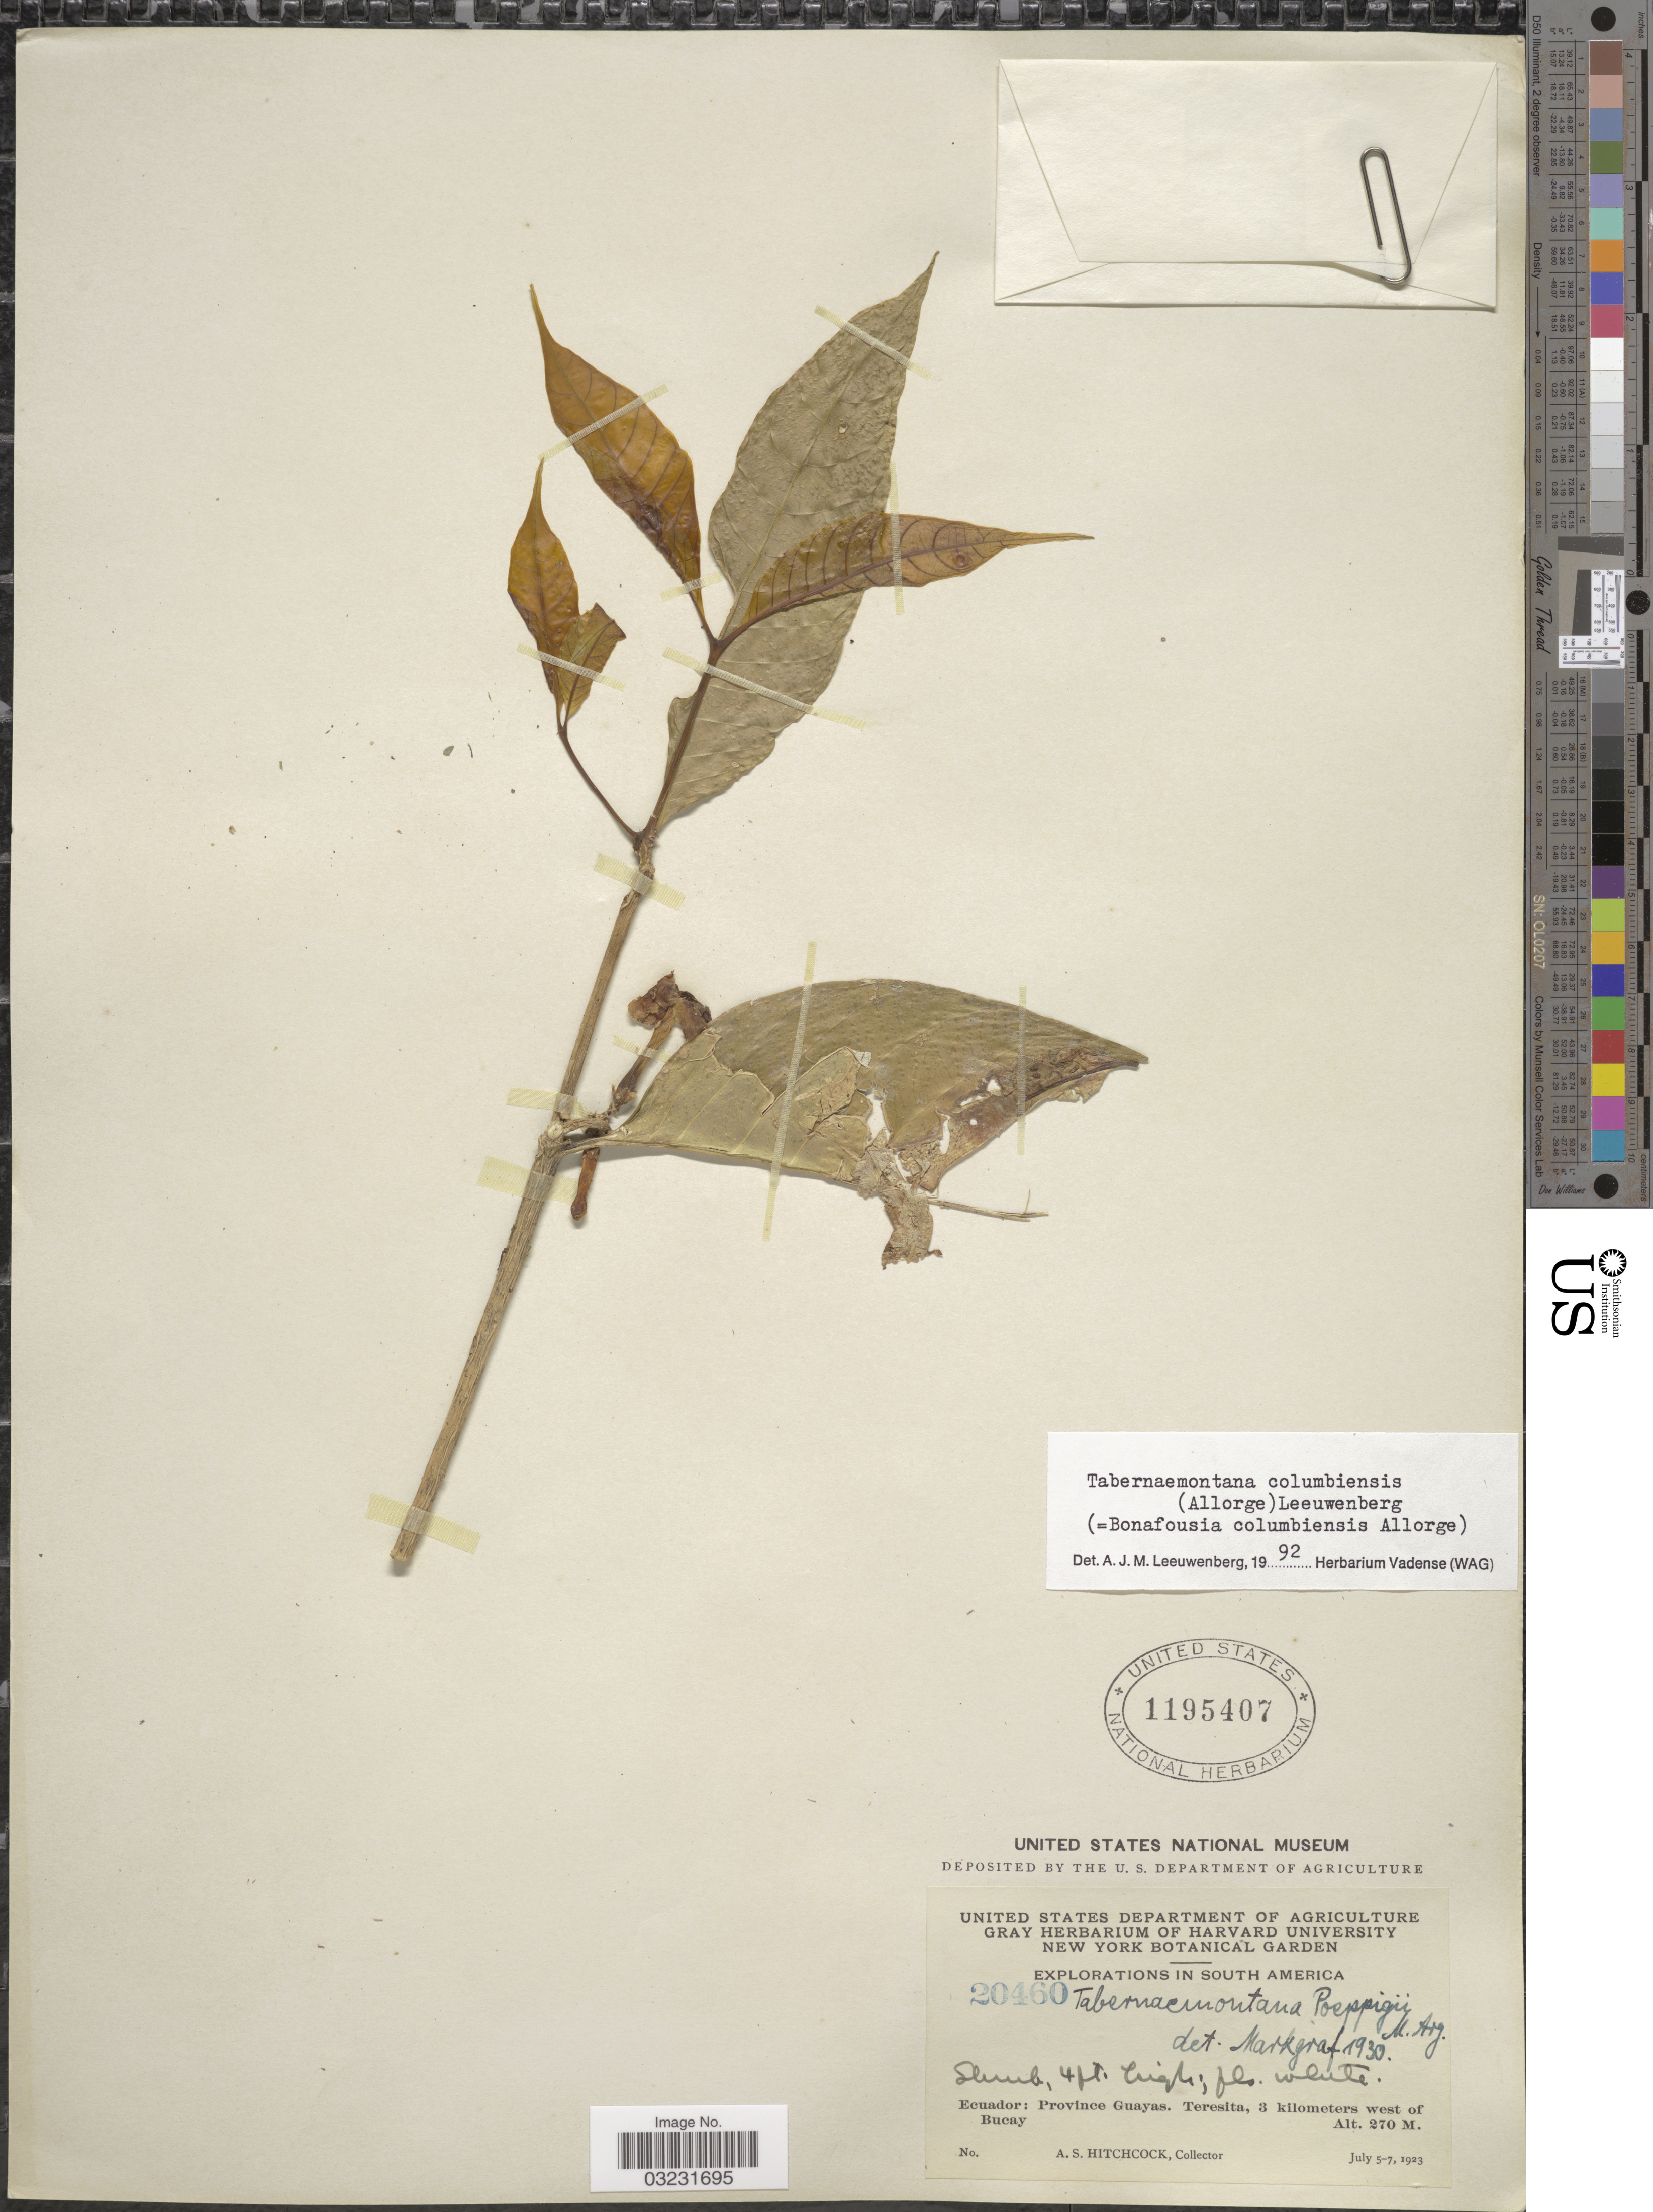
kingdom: Plantae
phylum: Tracheophyta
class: Magnoliopsida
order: Gentianales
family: Apocynaceae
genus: Tabernaemontana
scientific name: Tabernaemontana columbiensis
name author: (L. Allorge) Leeuwenb.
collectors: A. S. Hitchcock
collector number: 20460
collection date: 1923-07-05/1923-07-07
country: Ecuador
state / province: Guayas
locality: Teresita, 3 kilometers west of Bucay.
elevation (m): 270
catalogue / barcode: US 1195407